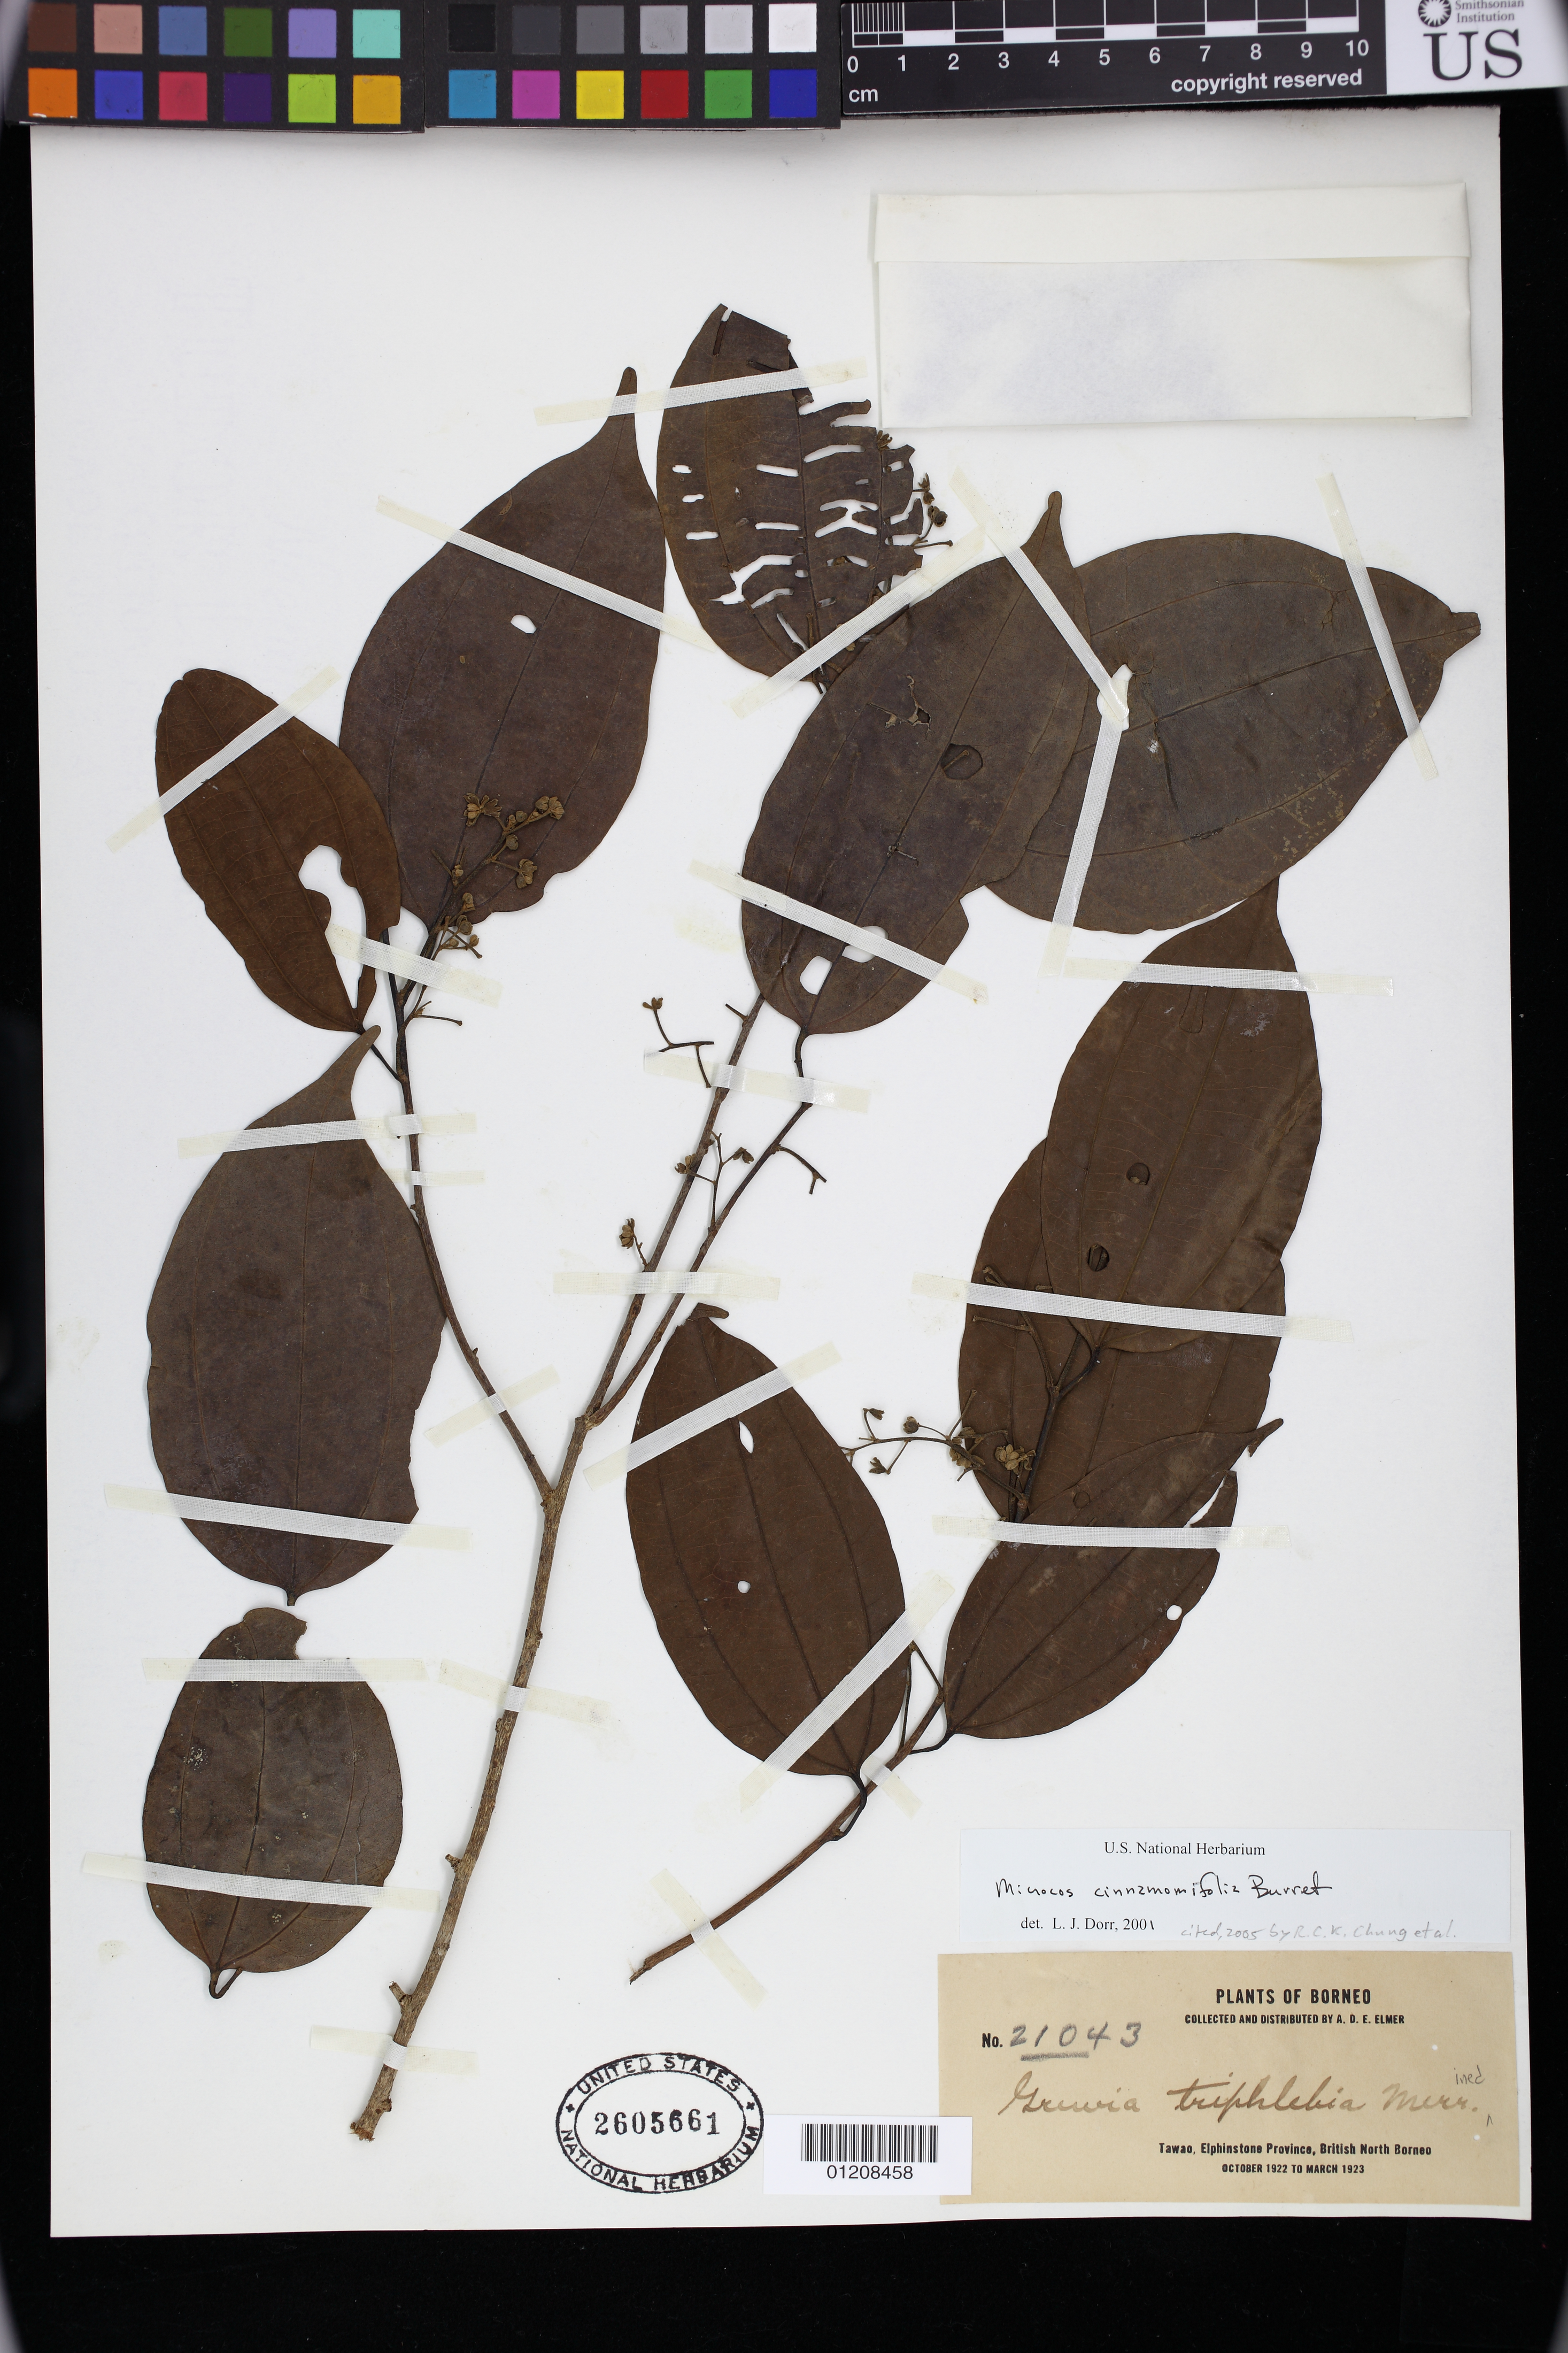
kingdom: Plantae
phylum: Tracheophyta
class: Magnoliopsida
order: Malvales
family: Malvaceae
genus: Microcos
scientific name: Microcos cinnamomifolia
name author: Burret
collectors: A. D. E. Elmer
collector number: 21043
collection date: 1922-10/1923-03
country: Malaysia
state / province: Sabah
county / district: Tawau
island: Borneo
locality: "Tawao, Elphinstone Province, British North Borneo" (verbatim from the document, but country and province names are outdated)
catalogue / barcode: US 2605661